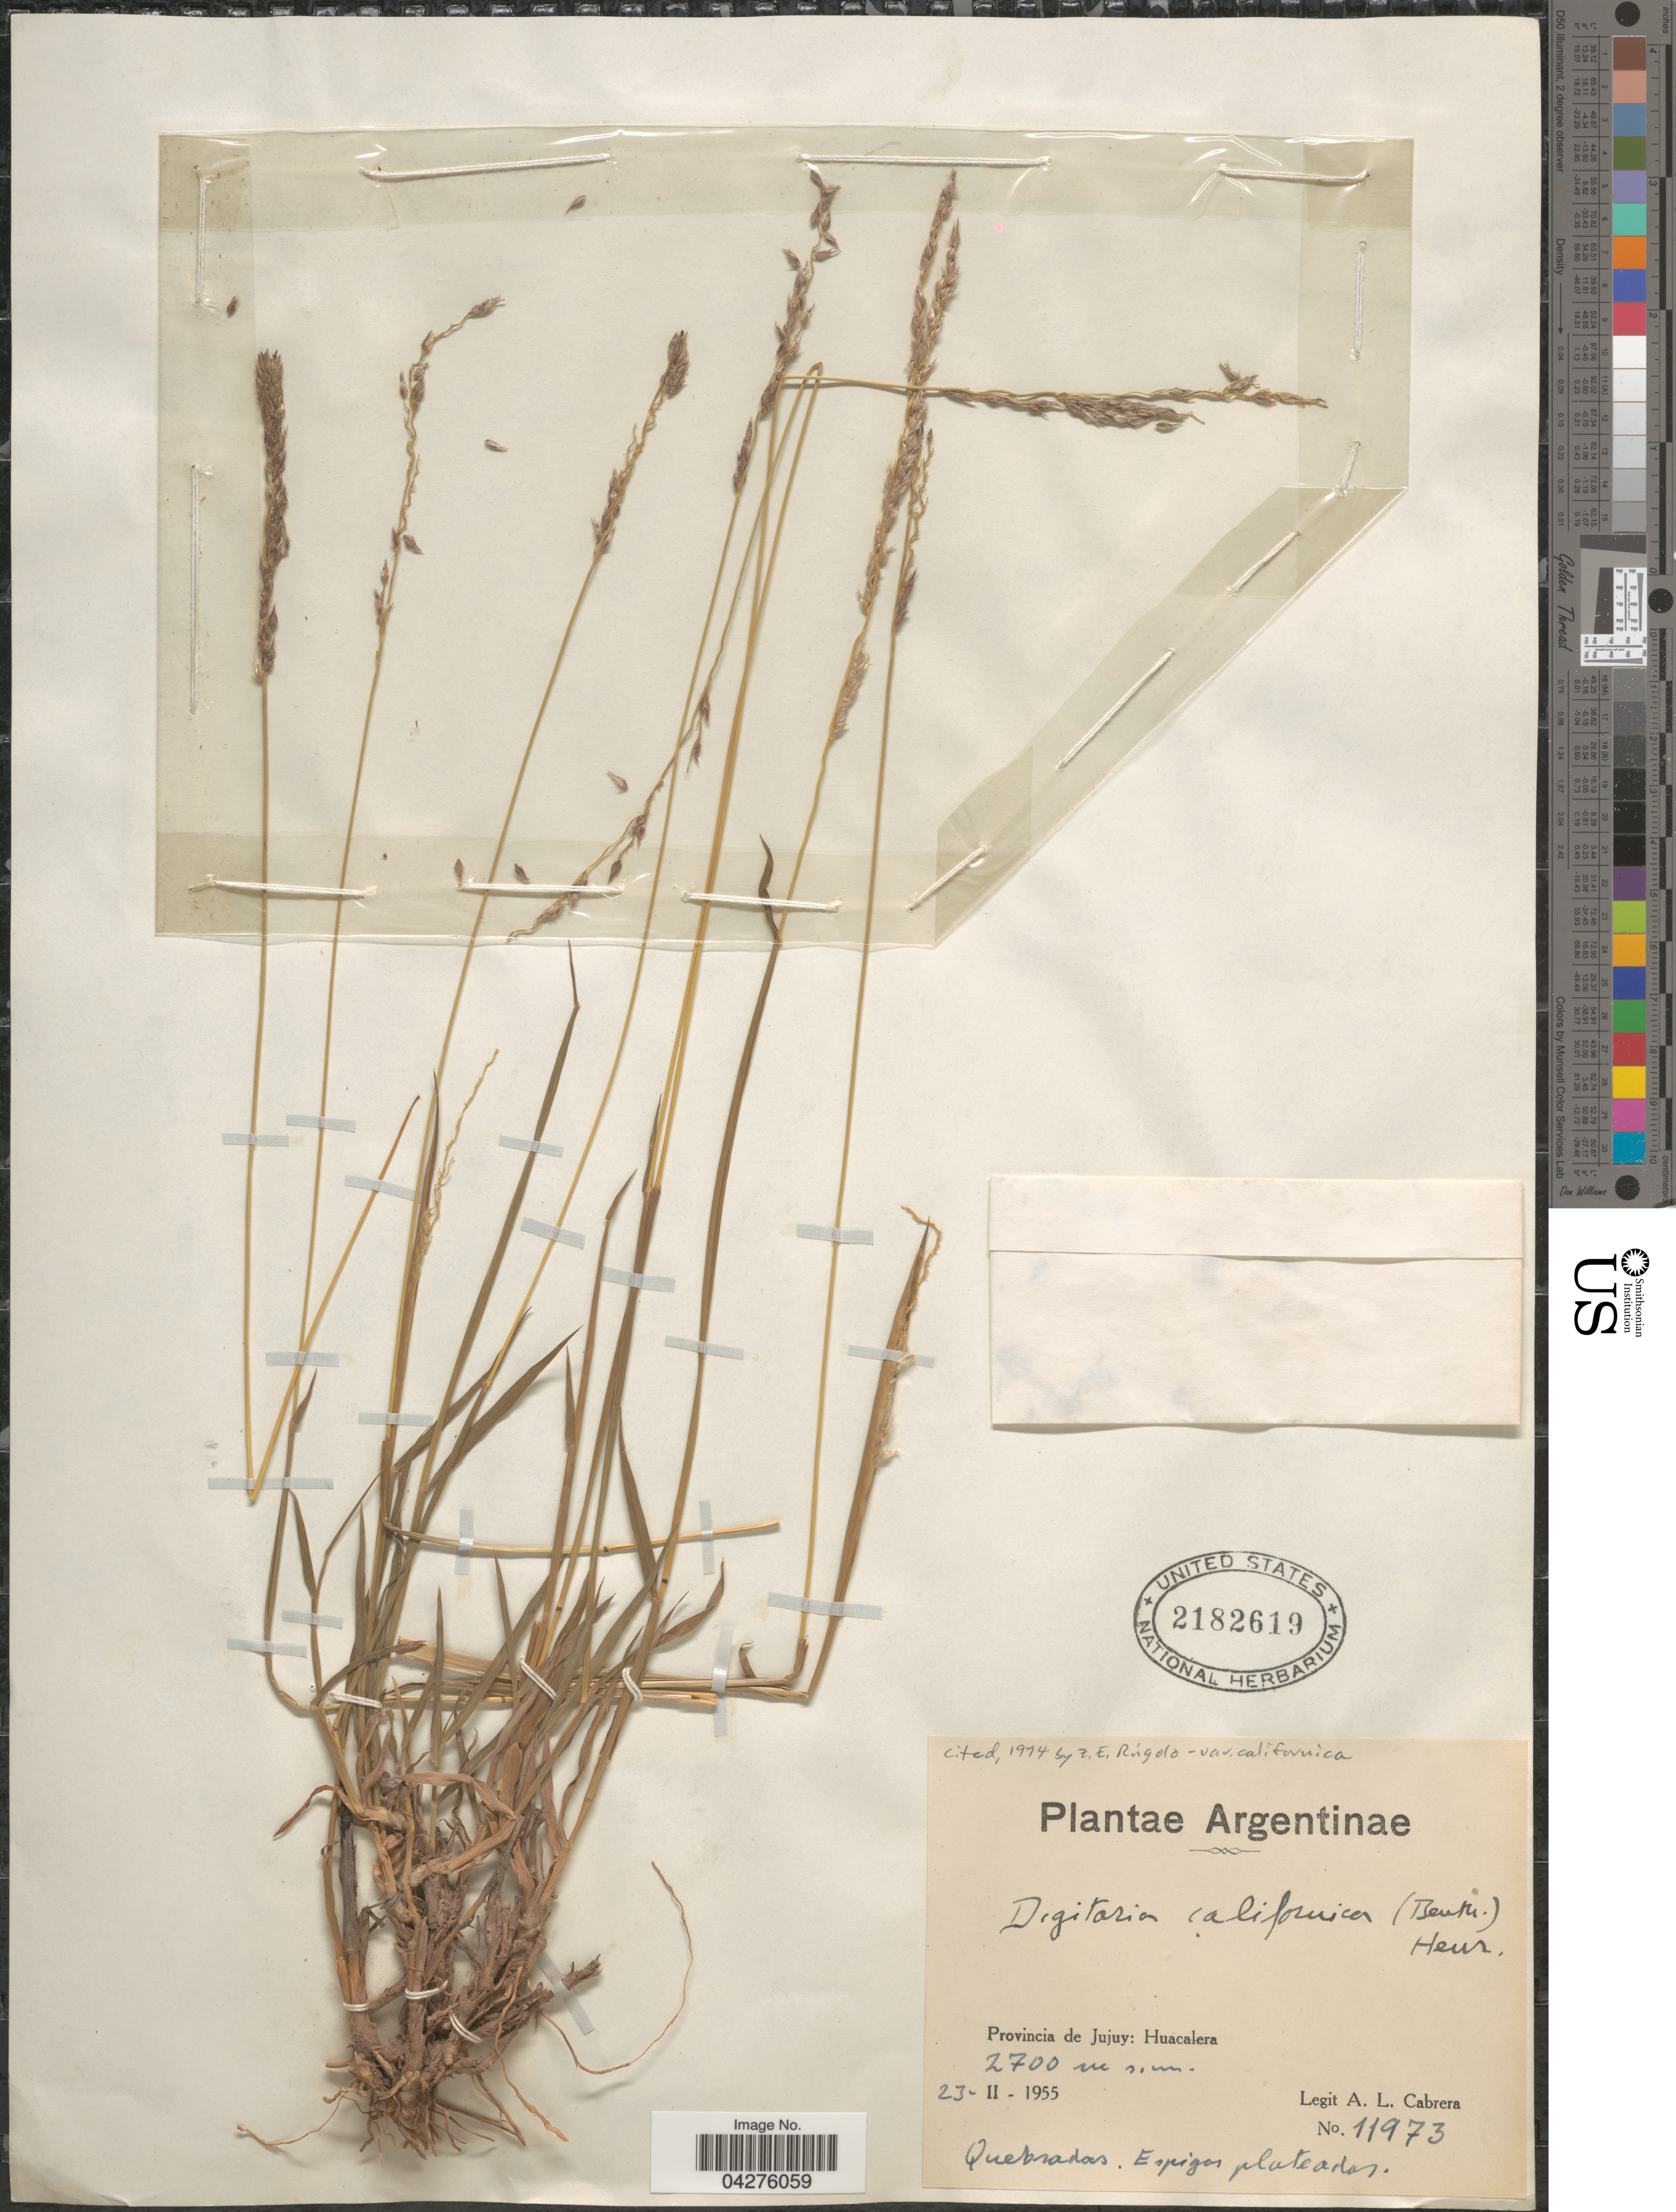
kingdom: Plantae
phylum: Tracheophyta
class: Liliopsida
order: Poales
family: Poaceae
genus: Digitaria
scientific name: Digitaria californica var. californica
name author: (Benth.) Henr.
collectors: A. L. Cabrera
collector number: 11973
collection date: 1955-02-23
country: Argentina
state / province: Jujuy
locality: Huacalera.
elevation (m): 2700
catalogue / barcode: US 2182619